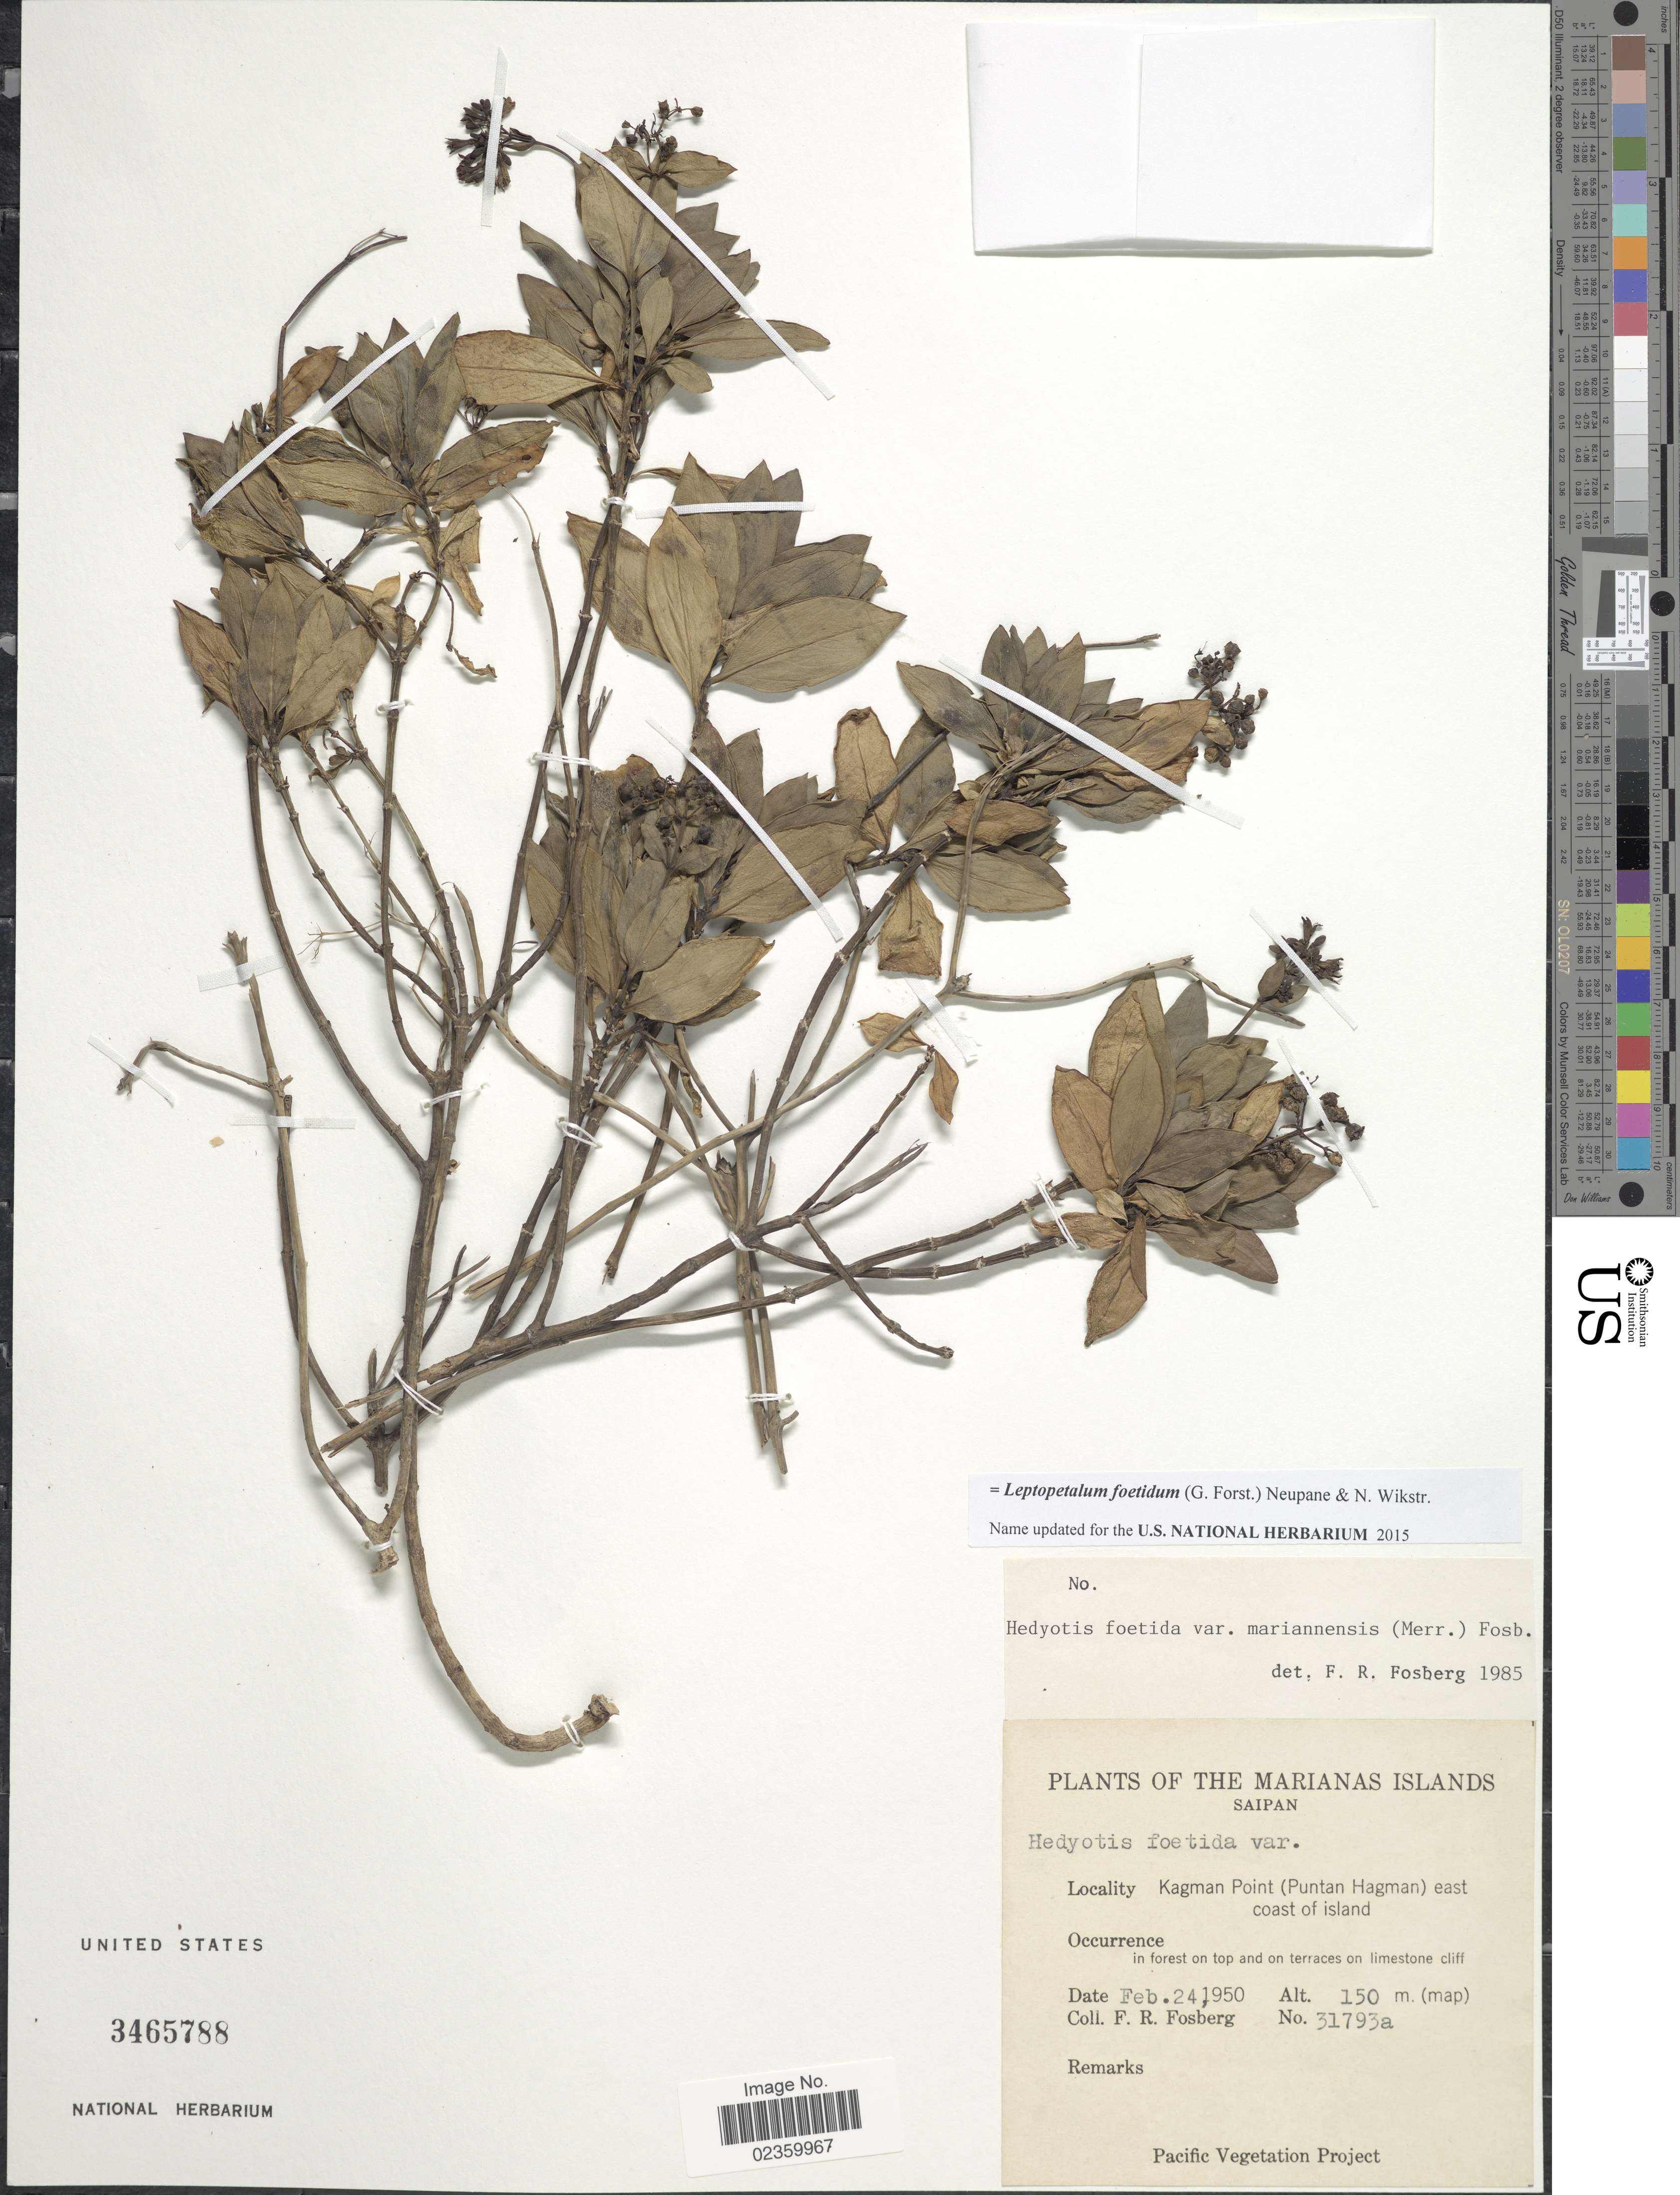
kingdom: Plantae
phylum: Tracheophyta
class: Magnoliopsida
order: Gentianales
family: Rubiaceae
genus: Leptopetalum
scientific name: Leptopetalum foetidum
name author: (G. Forst.) Neupane & N. Wikstr.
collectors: F. R. Fosberg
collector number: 31793a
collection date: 1950-02-24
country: Northern Mariana Islands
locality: The Marianas Islands. Saipan. Kagman Point (Puntan Hagman) east coast of island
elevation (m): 150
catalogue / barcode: US 3465788